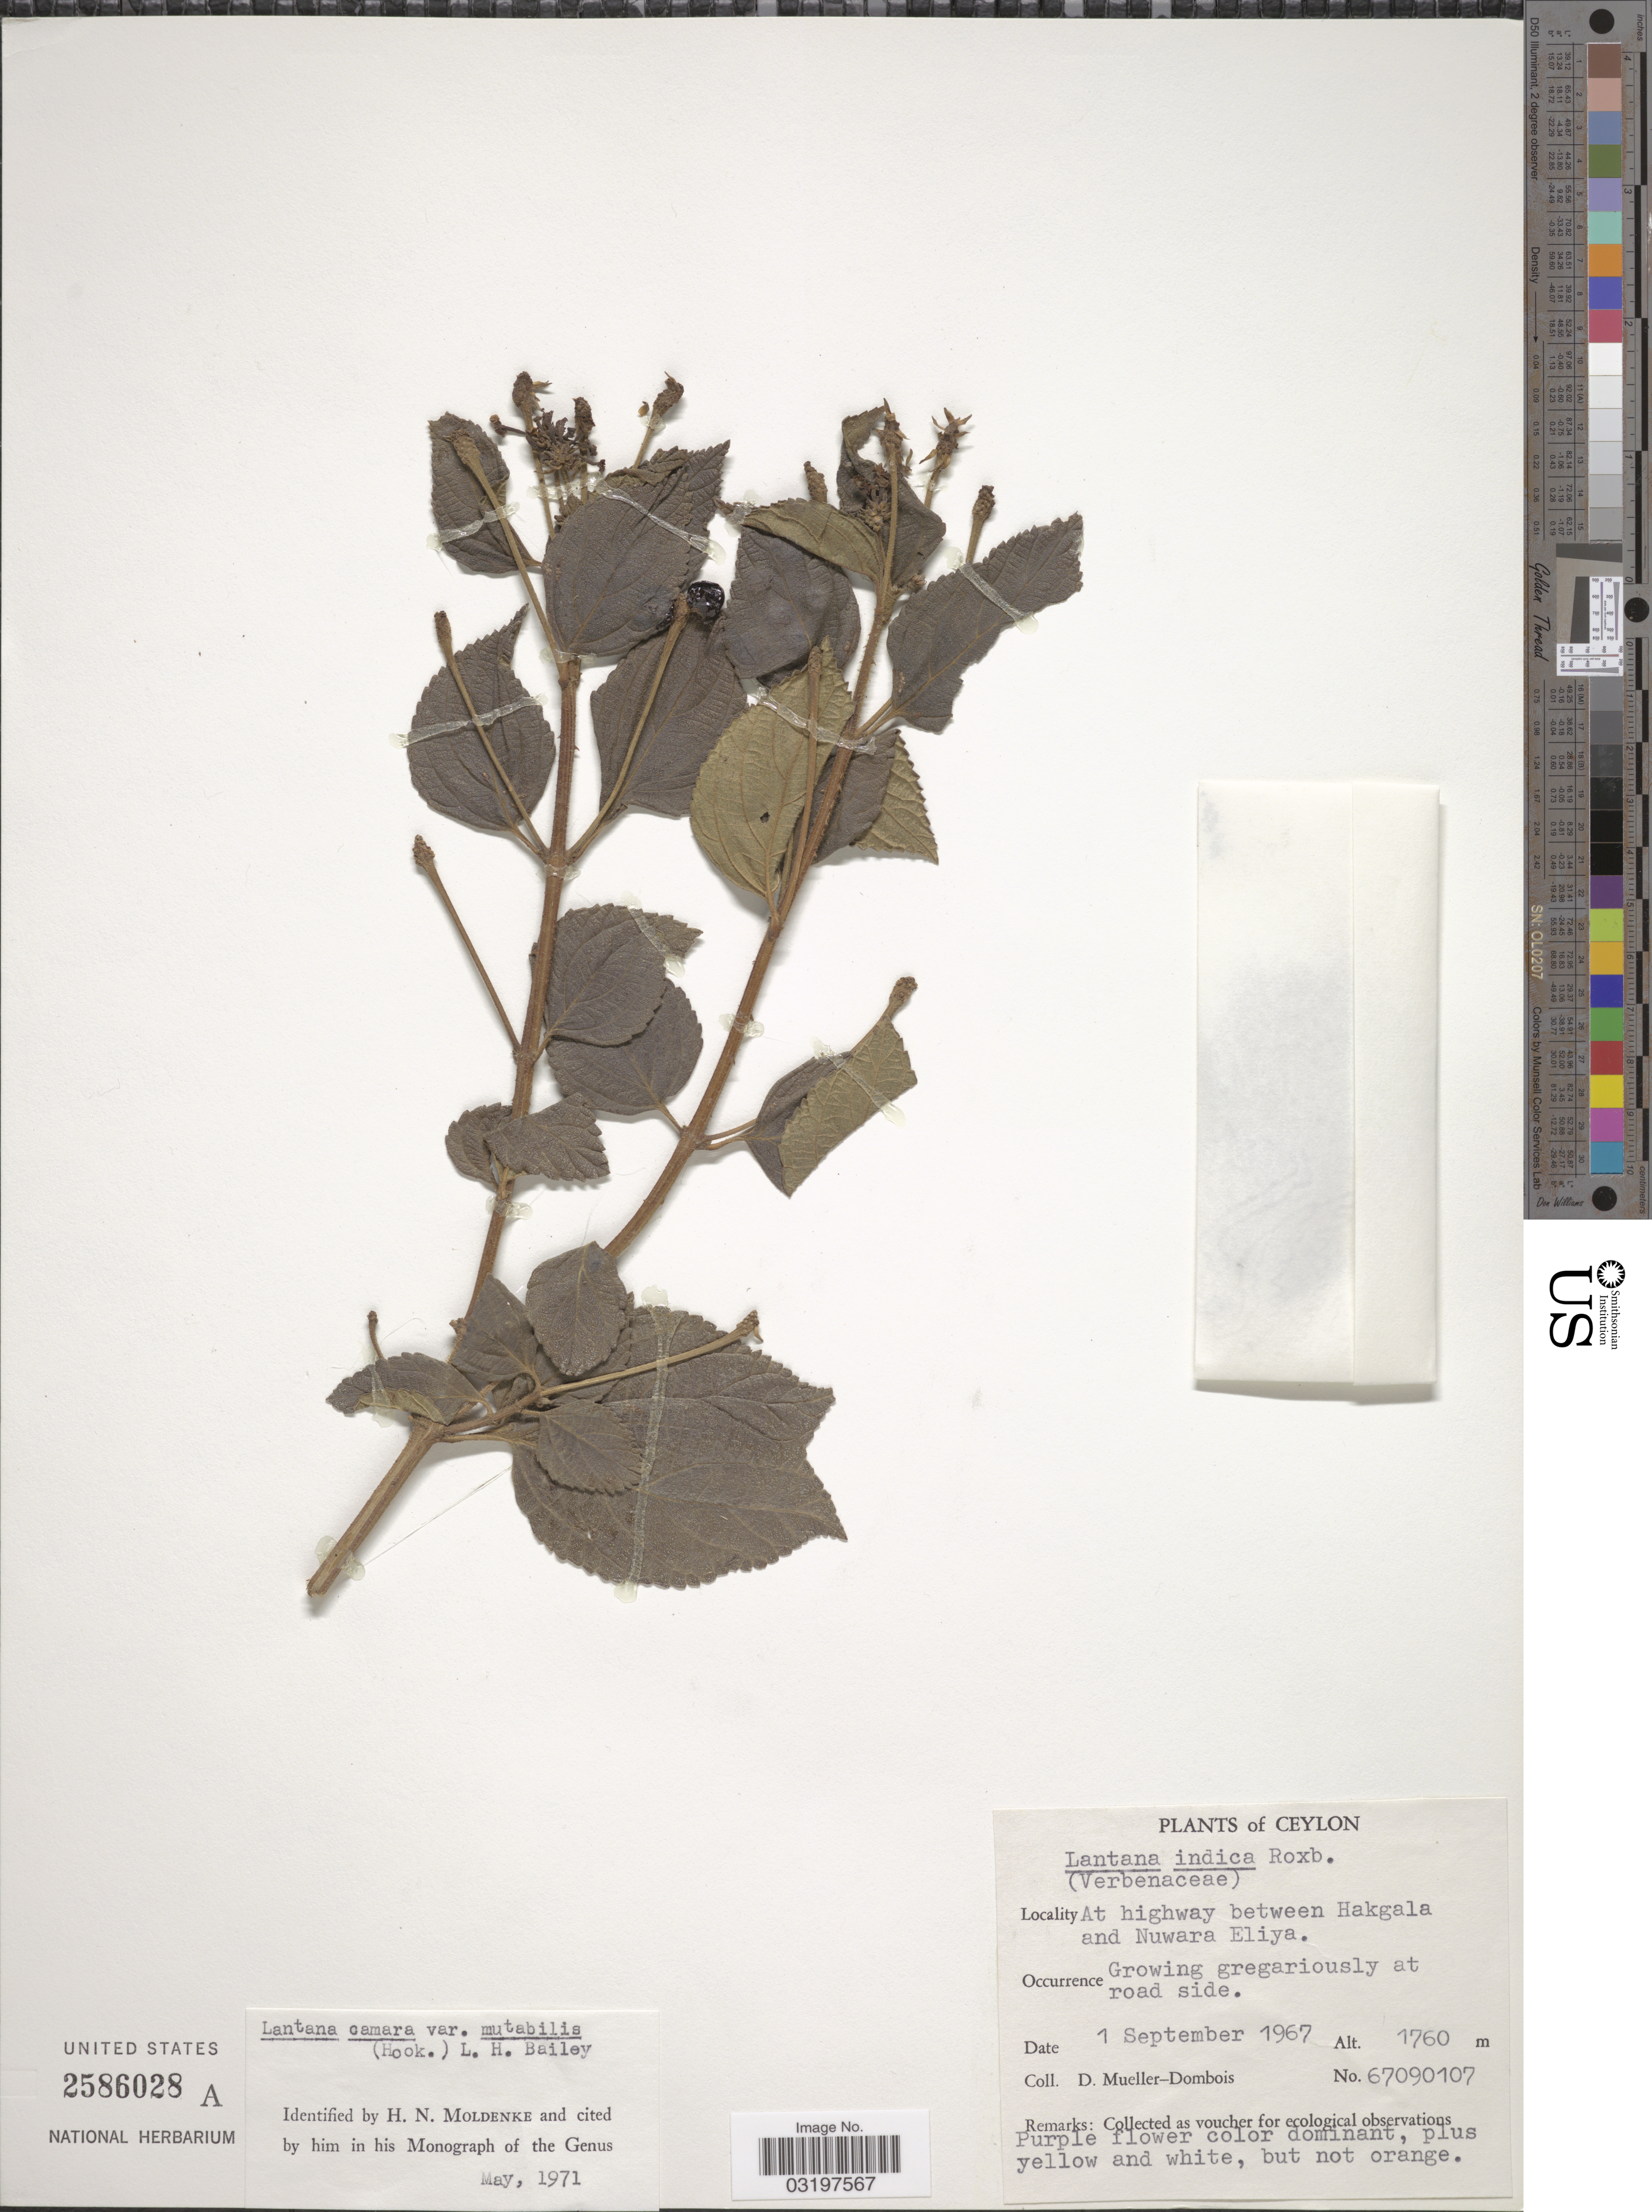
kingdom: Plantae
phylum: Tracheophyta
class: Magnoliopsida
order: Lamiales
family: Verbenaceae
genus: Lantana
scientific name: Lantana camara var. mutabilis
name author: (Hook.) L.H. Bailey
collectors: D. Mueller-Dombois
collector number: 67090107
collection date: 1967-09-01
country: Sri Lanka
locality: Ceylon. At highway between Hakgala and Nuwara Eliya.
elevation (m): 1760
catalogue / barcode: US 2586028A